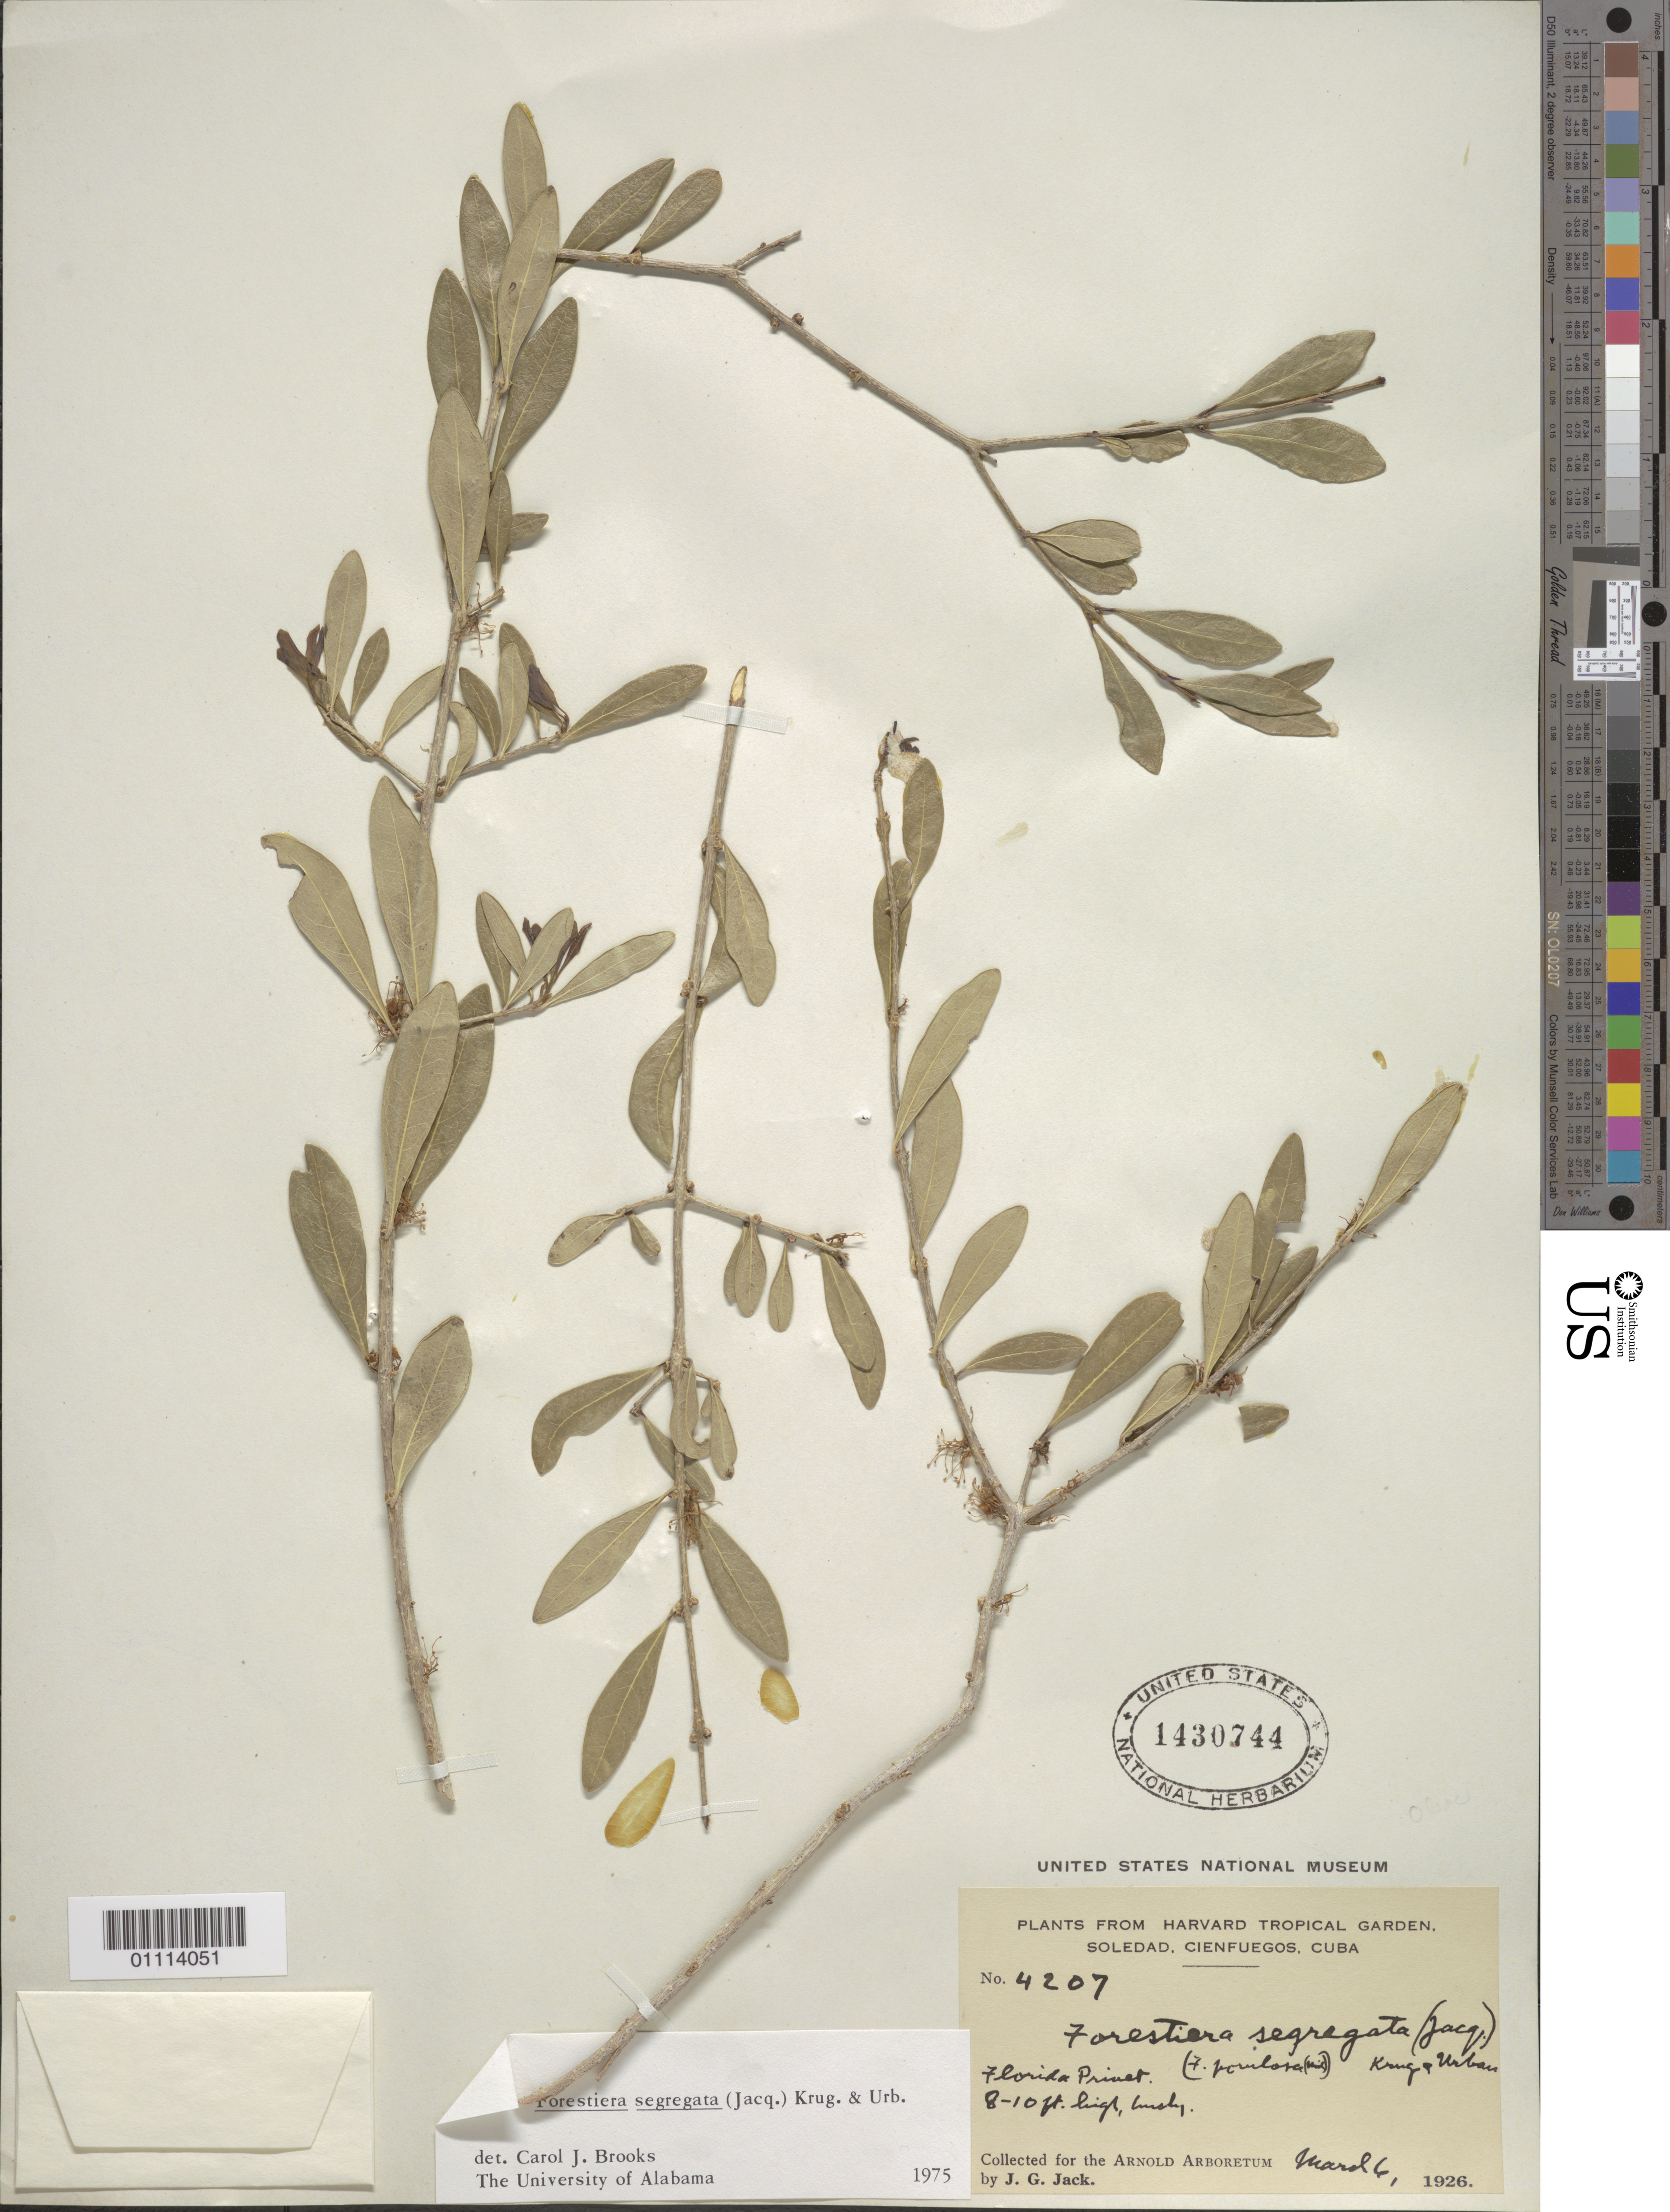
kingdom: Plantae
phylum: Tracheophyta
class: Magnoliopsida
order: Lamiales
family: Oleaceae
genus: Forestiera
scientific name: Forestiera segregata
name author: (Jacq.) Krug & Urb.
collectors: J. G. Jack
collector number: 4207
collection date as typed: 06 Mar 1926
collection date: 1926-03-06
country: Cuba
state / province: Cienfuegos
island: Cuba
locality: Soledad, Cienfuegos, Cuba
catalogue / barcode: US 1430744